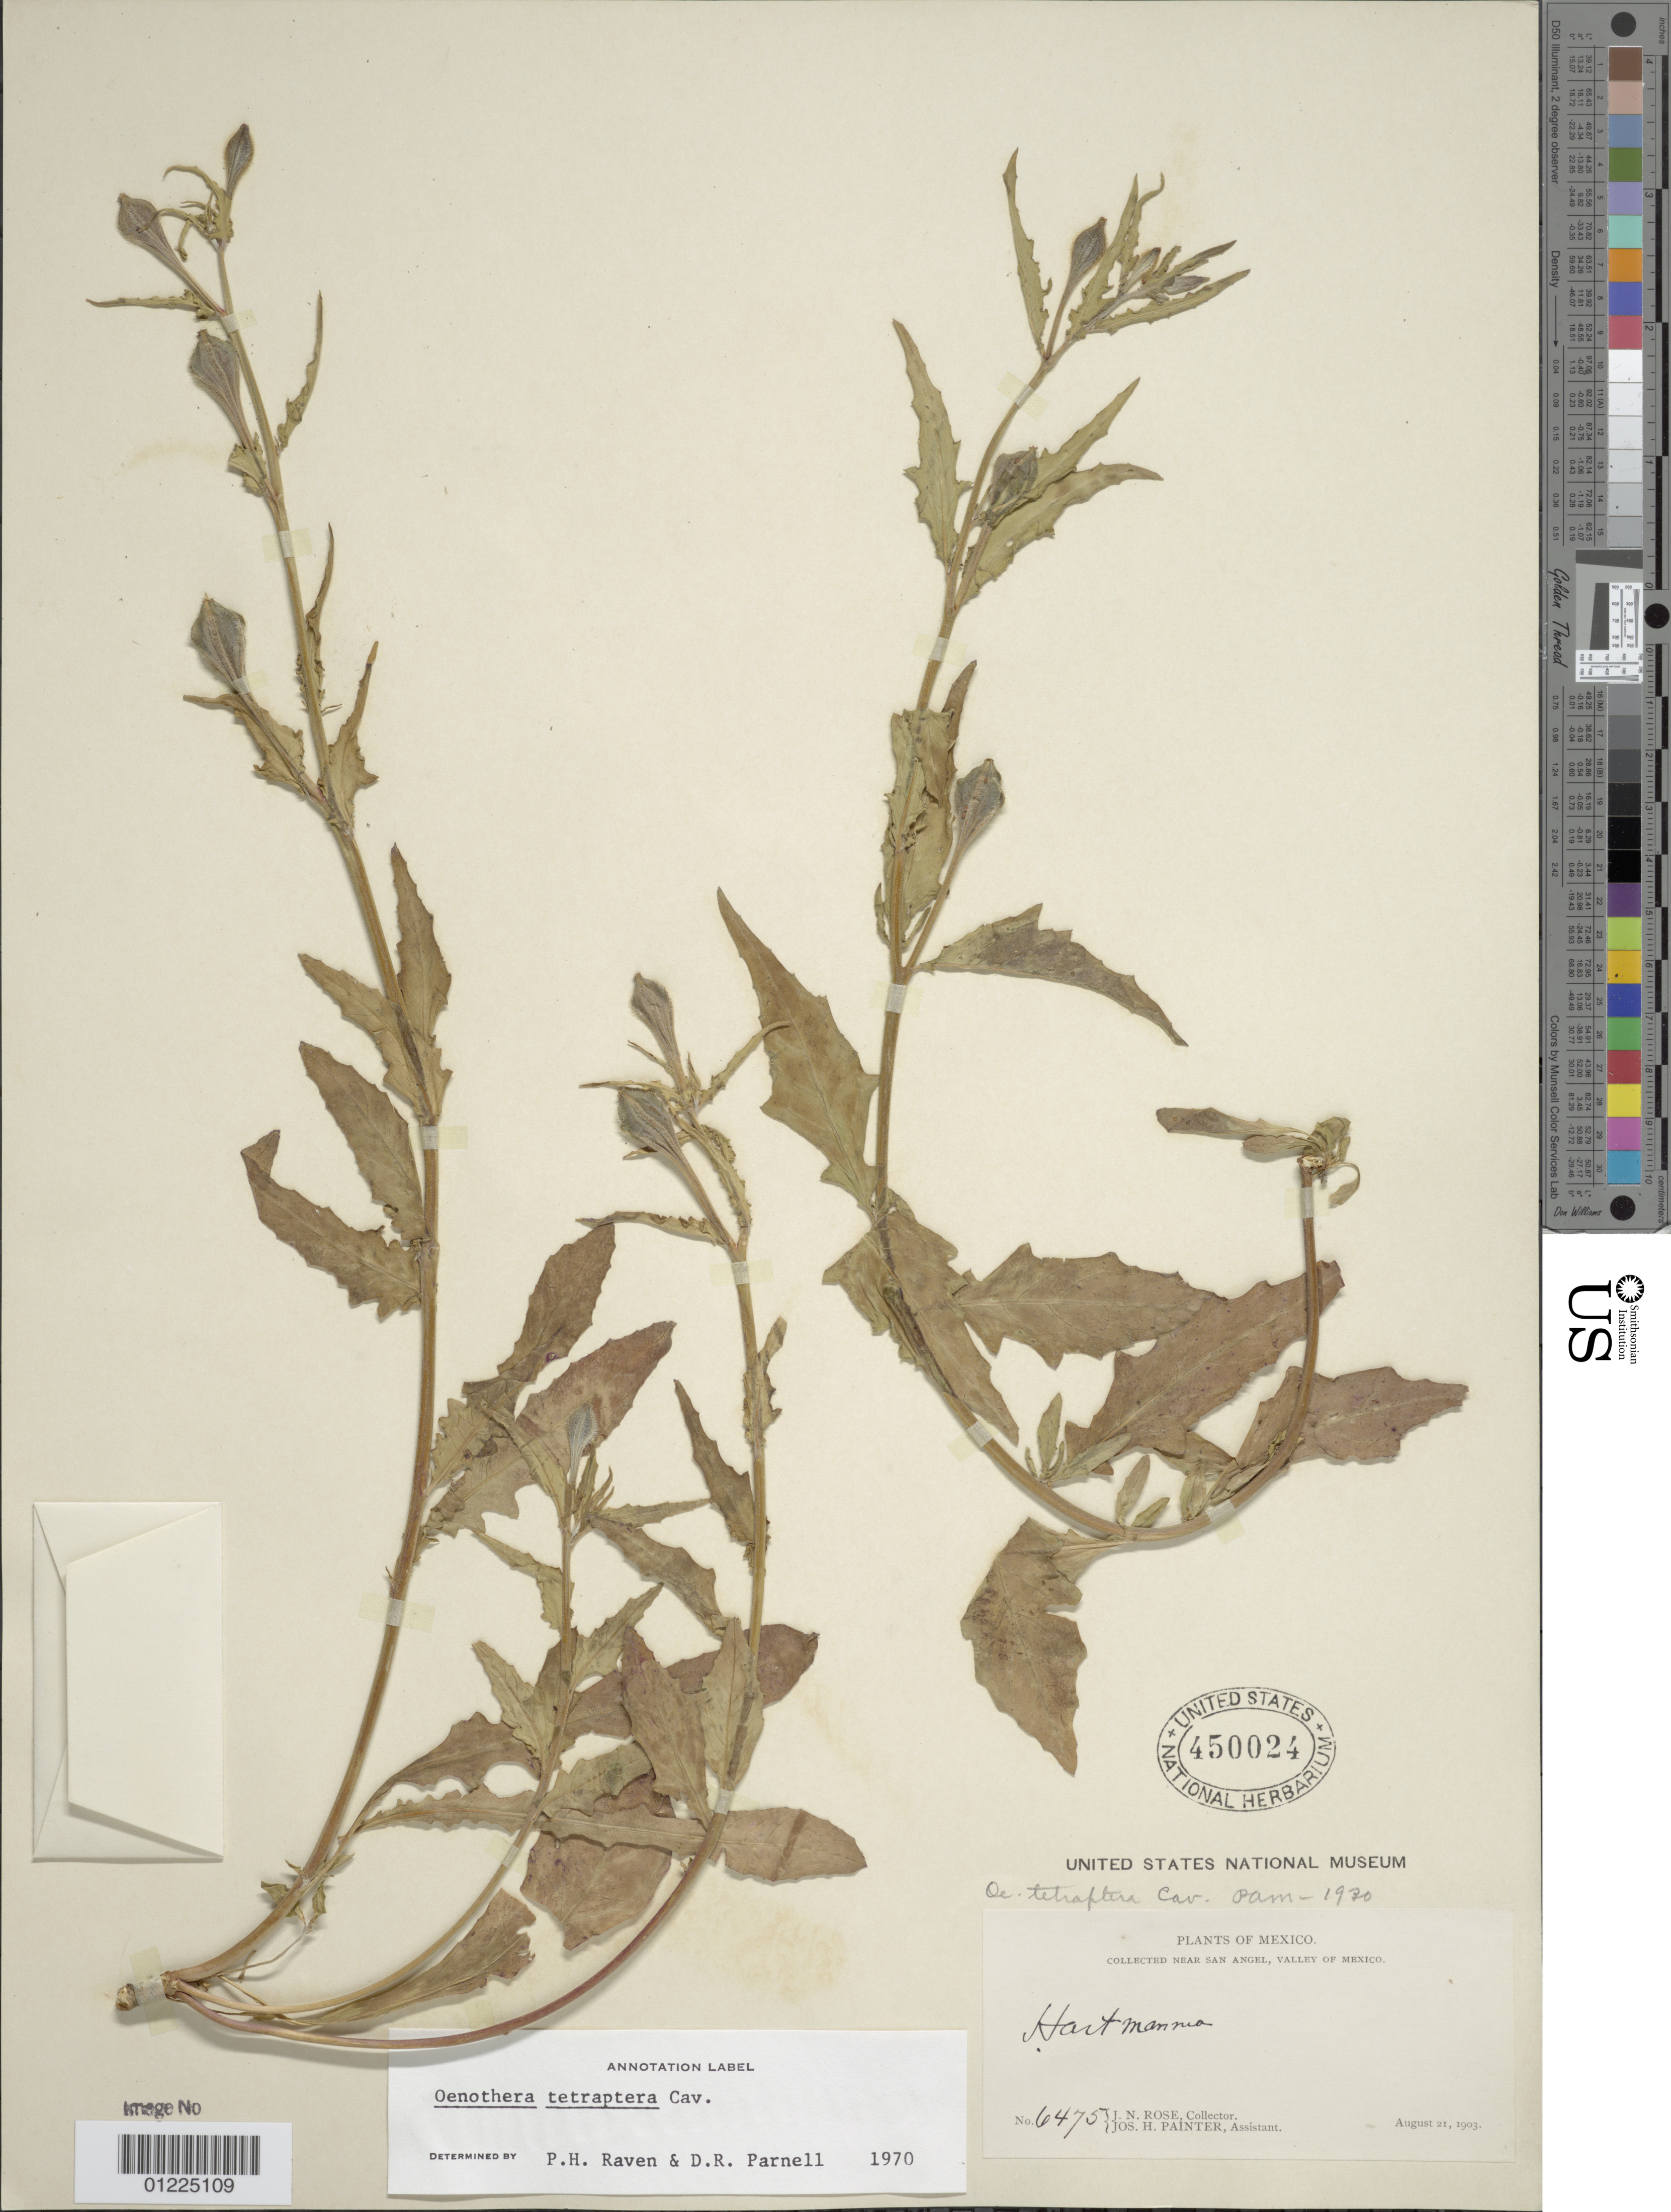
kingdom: Plantae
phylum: Tracheophyta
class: Magnoliopsida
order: Myrtales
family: Onagraceae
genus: Oenothera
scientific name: Oenothera tetraptera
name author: Cav.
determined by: Raven, P. H.; Parnell, D. R.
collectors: J. N. Rose & J. H. Painter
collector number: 6475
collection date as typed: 21 Aug 1903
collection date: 1903-08-21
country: Mexico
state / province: Distrito Federal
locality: Near San Angel, Valley of Mexico.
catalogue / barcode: US 450024